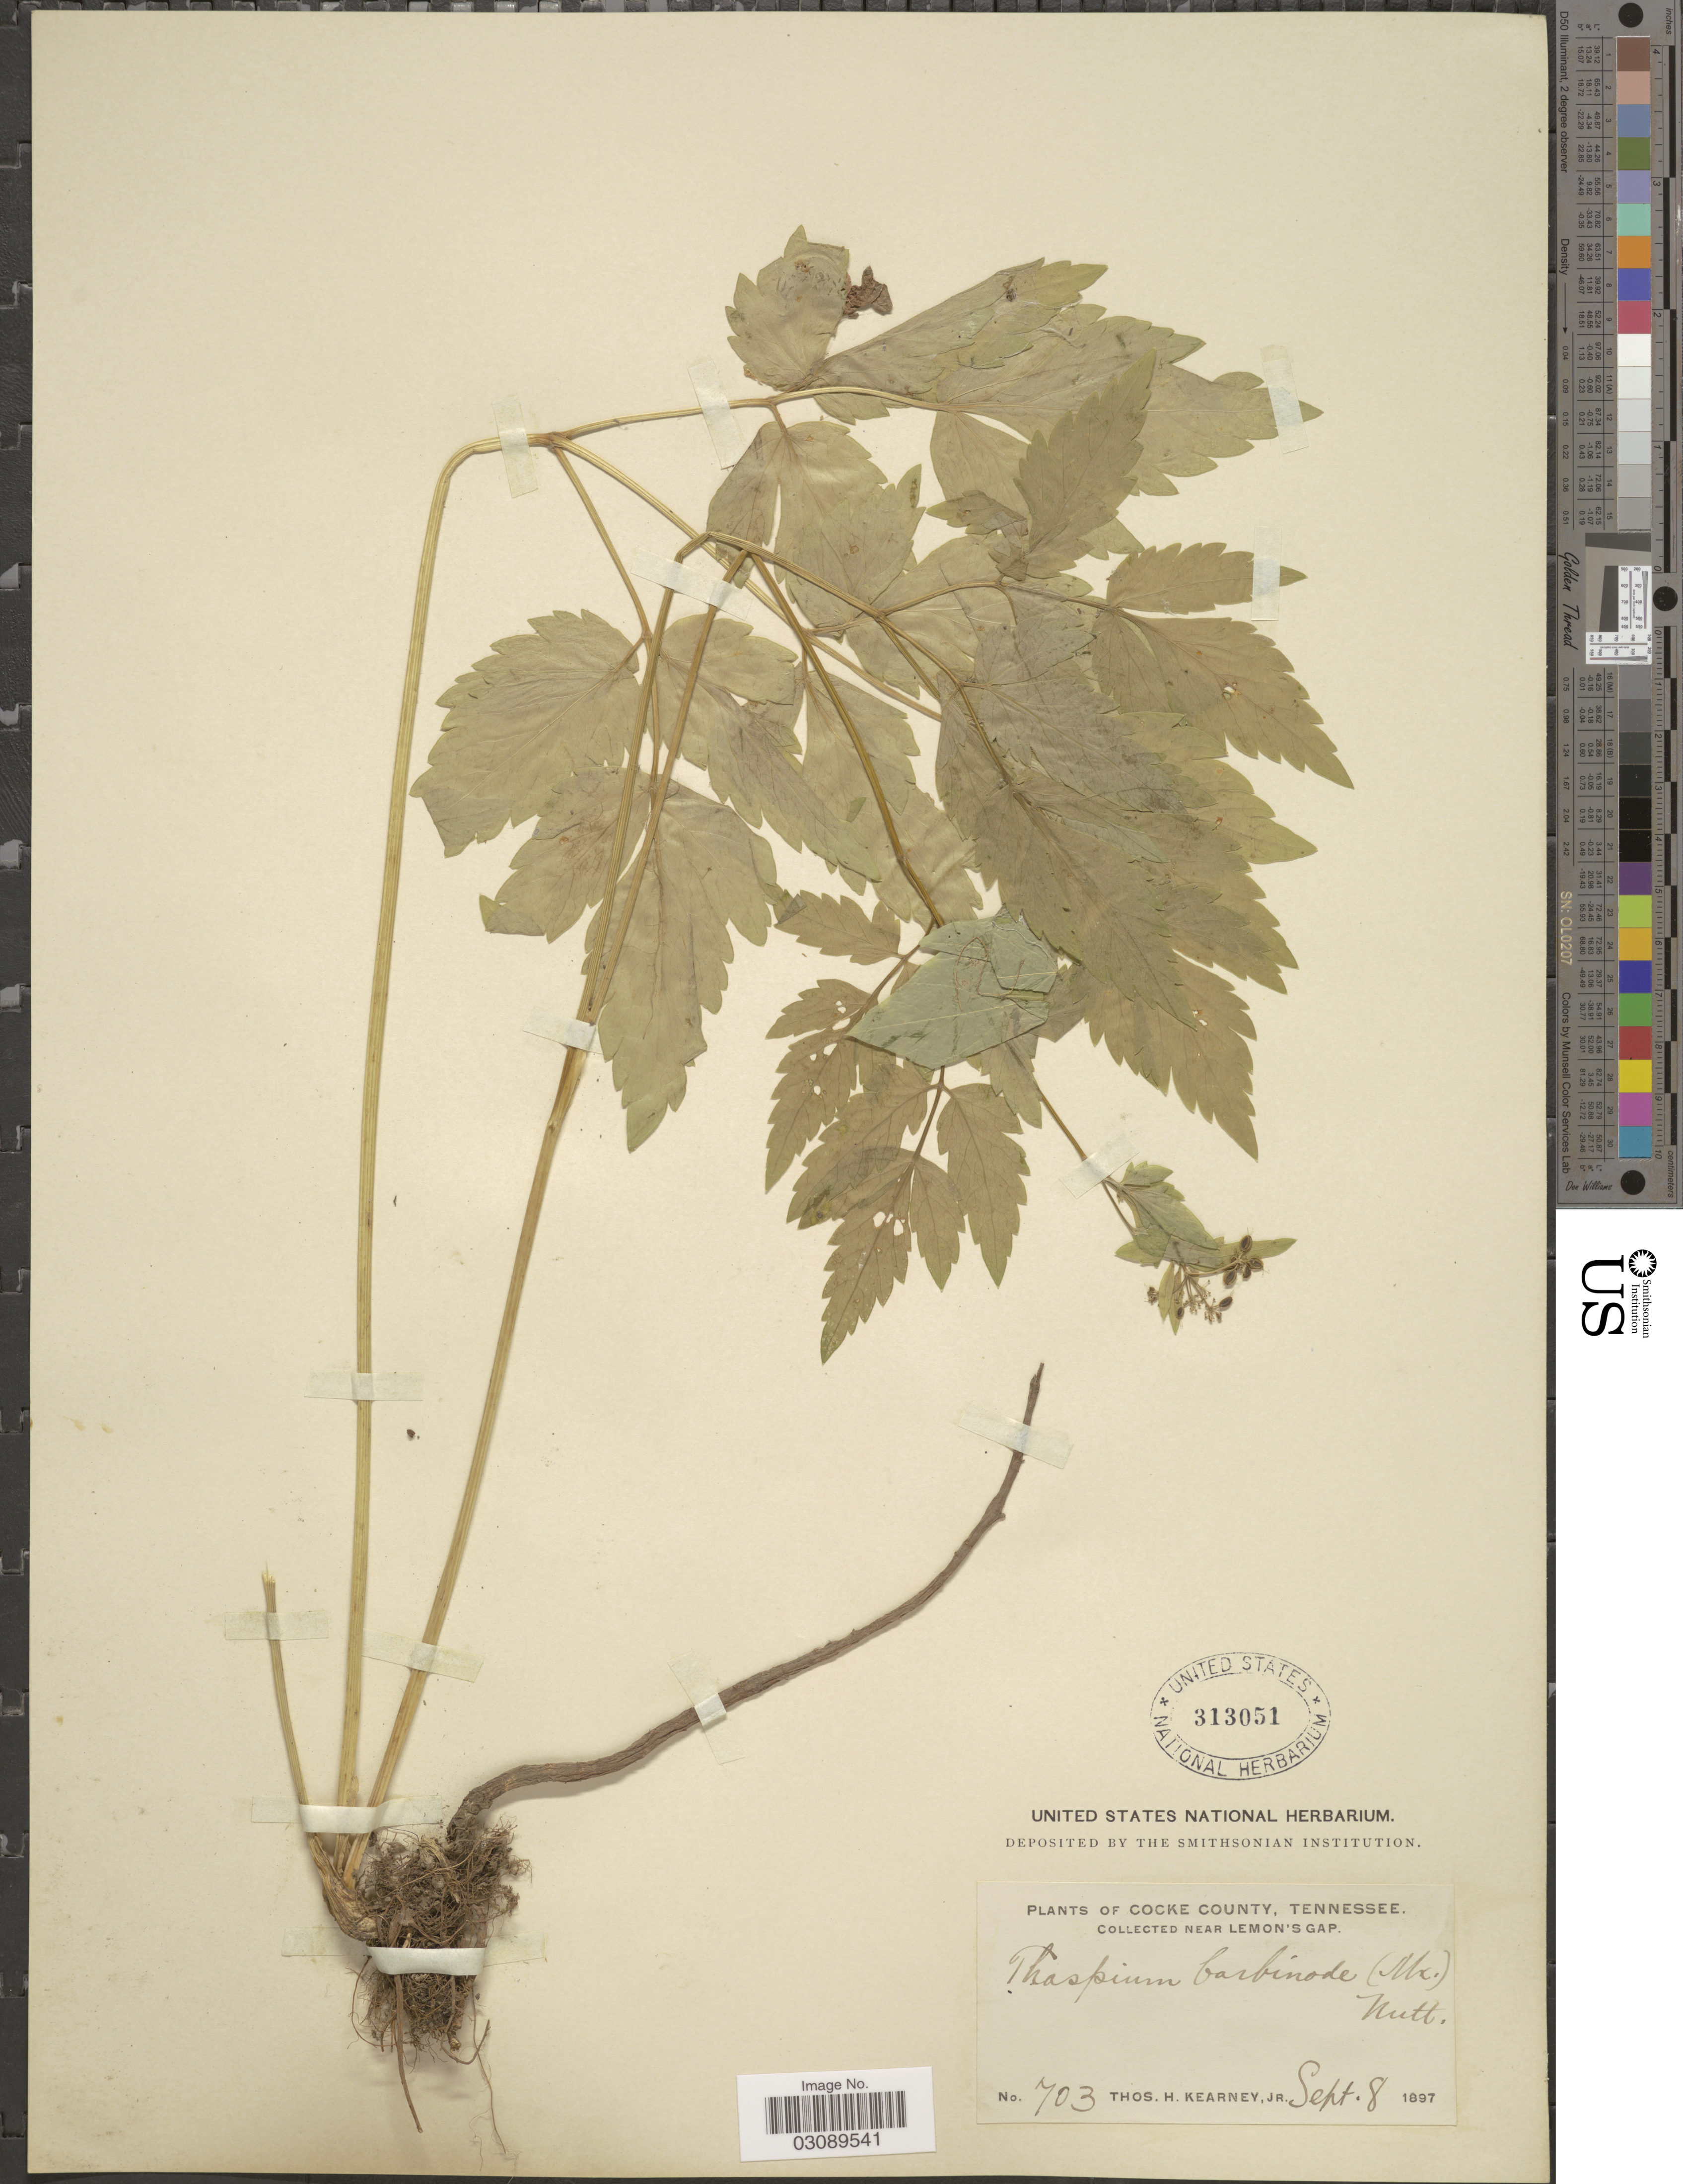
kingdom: Plantae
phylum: Tracheophyta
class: Magnoliopsida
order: Apiales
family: Apiaceae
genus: Thaspium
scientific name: Thaspium barbinode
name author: (Michx.) Nutt.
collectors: T. H. Kearney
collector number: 703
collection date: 1897-09-08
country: United States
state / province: Tennessee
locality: Cocke County. Near Lemon's Gap.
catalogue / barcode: US 313051